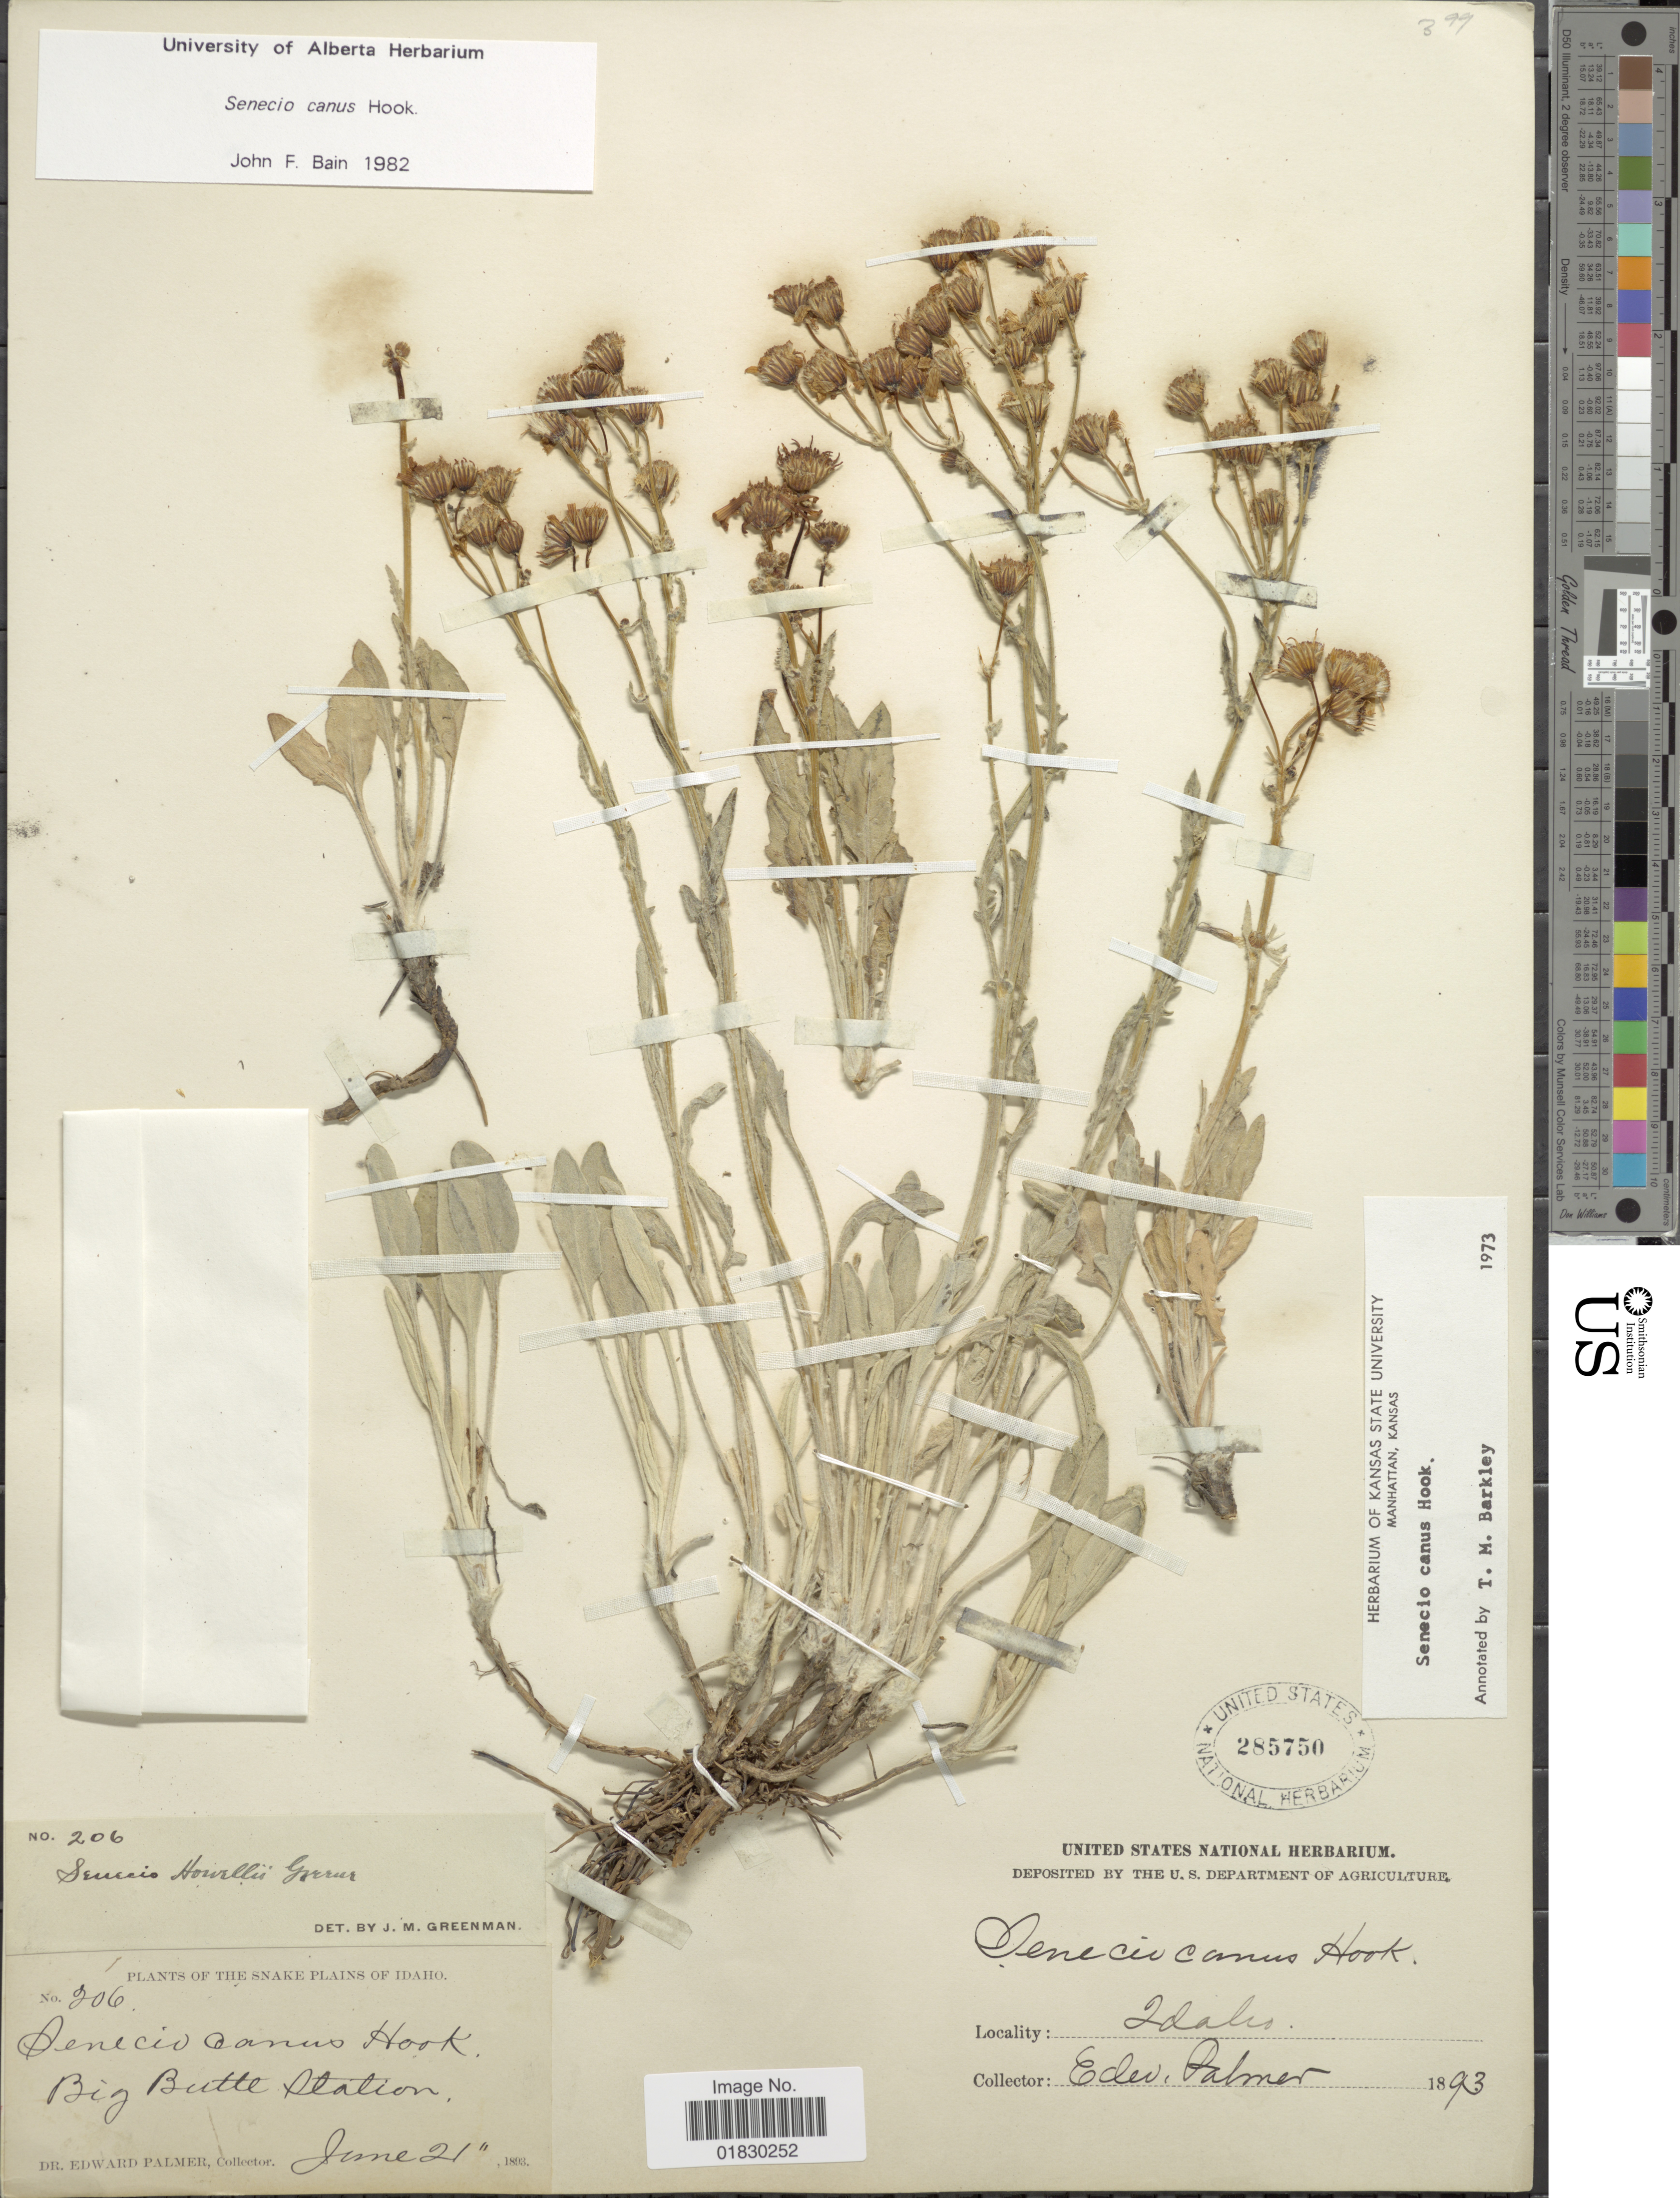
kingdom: Plantae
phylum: Tracheophyta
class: Magnoliopsida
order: Asterales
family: Asteraceae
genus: Packera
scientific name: Packera cana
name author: (Hook.) W.A. Weber & Á. Löve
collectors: E. Palmer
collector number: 206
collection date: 1893-06-21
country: United States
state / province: Idaho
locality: The Snake Plains of Idaho, Big Butte Station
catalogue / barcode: US 285750